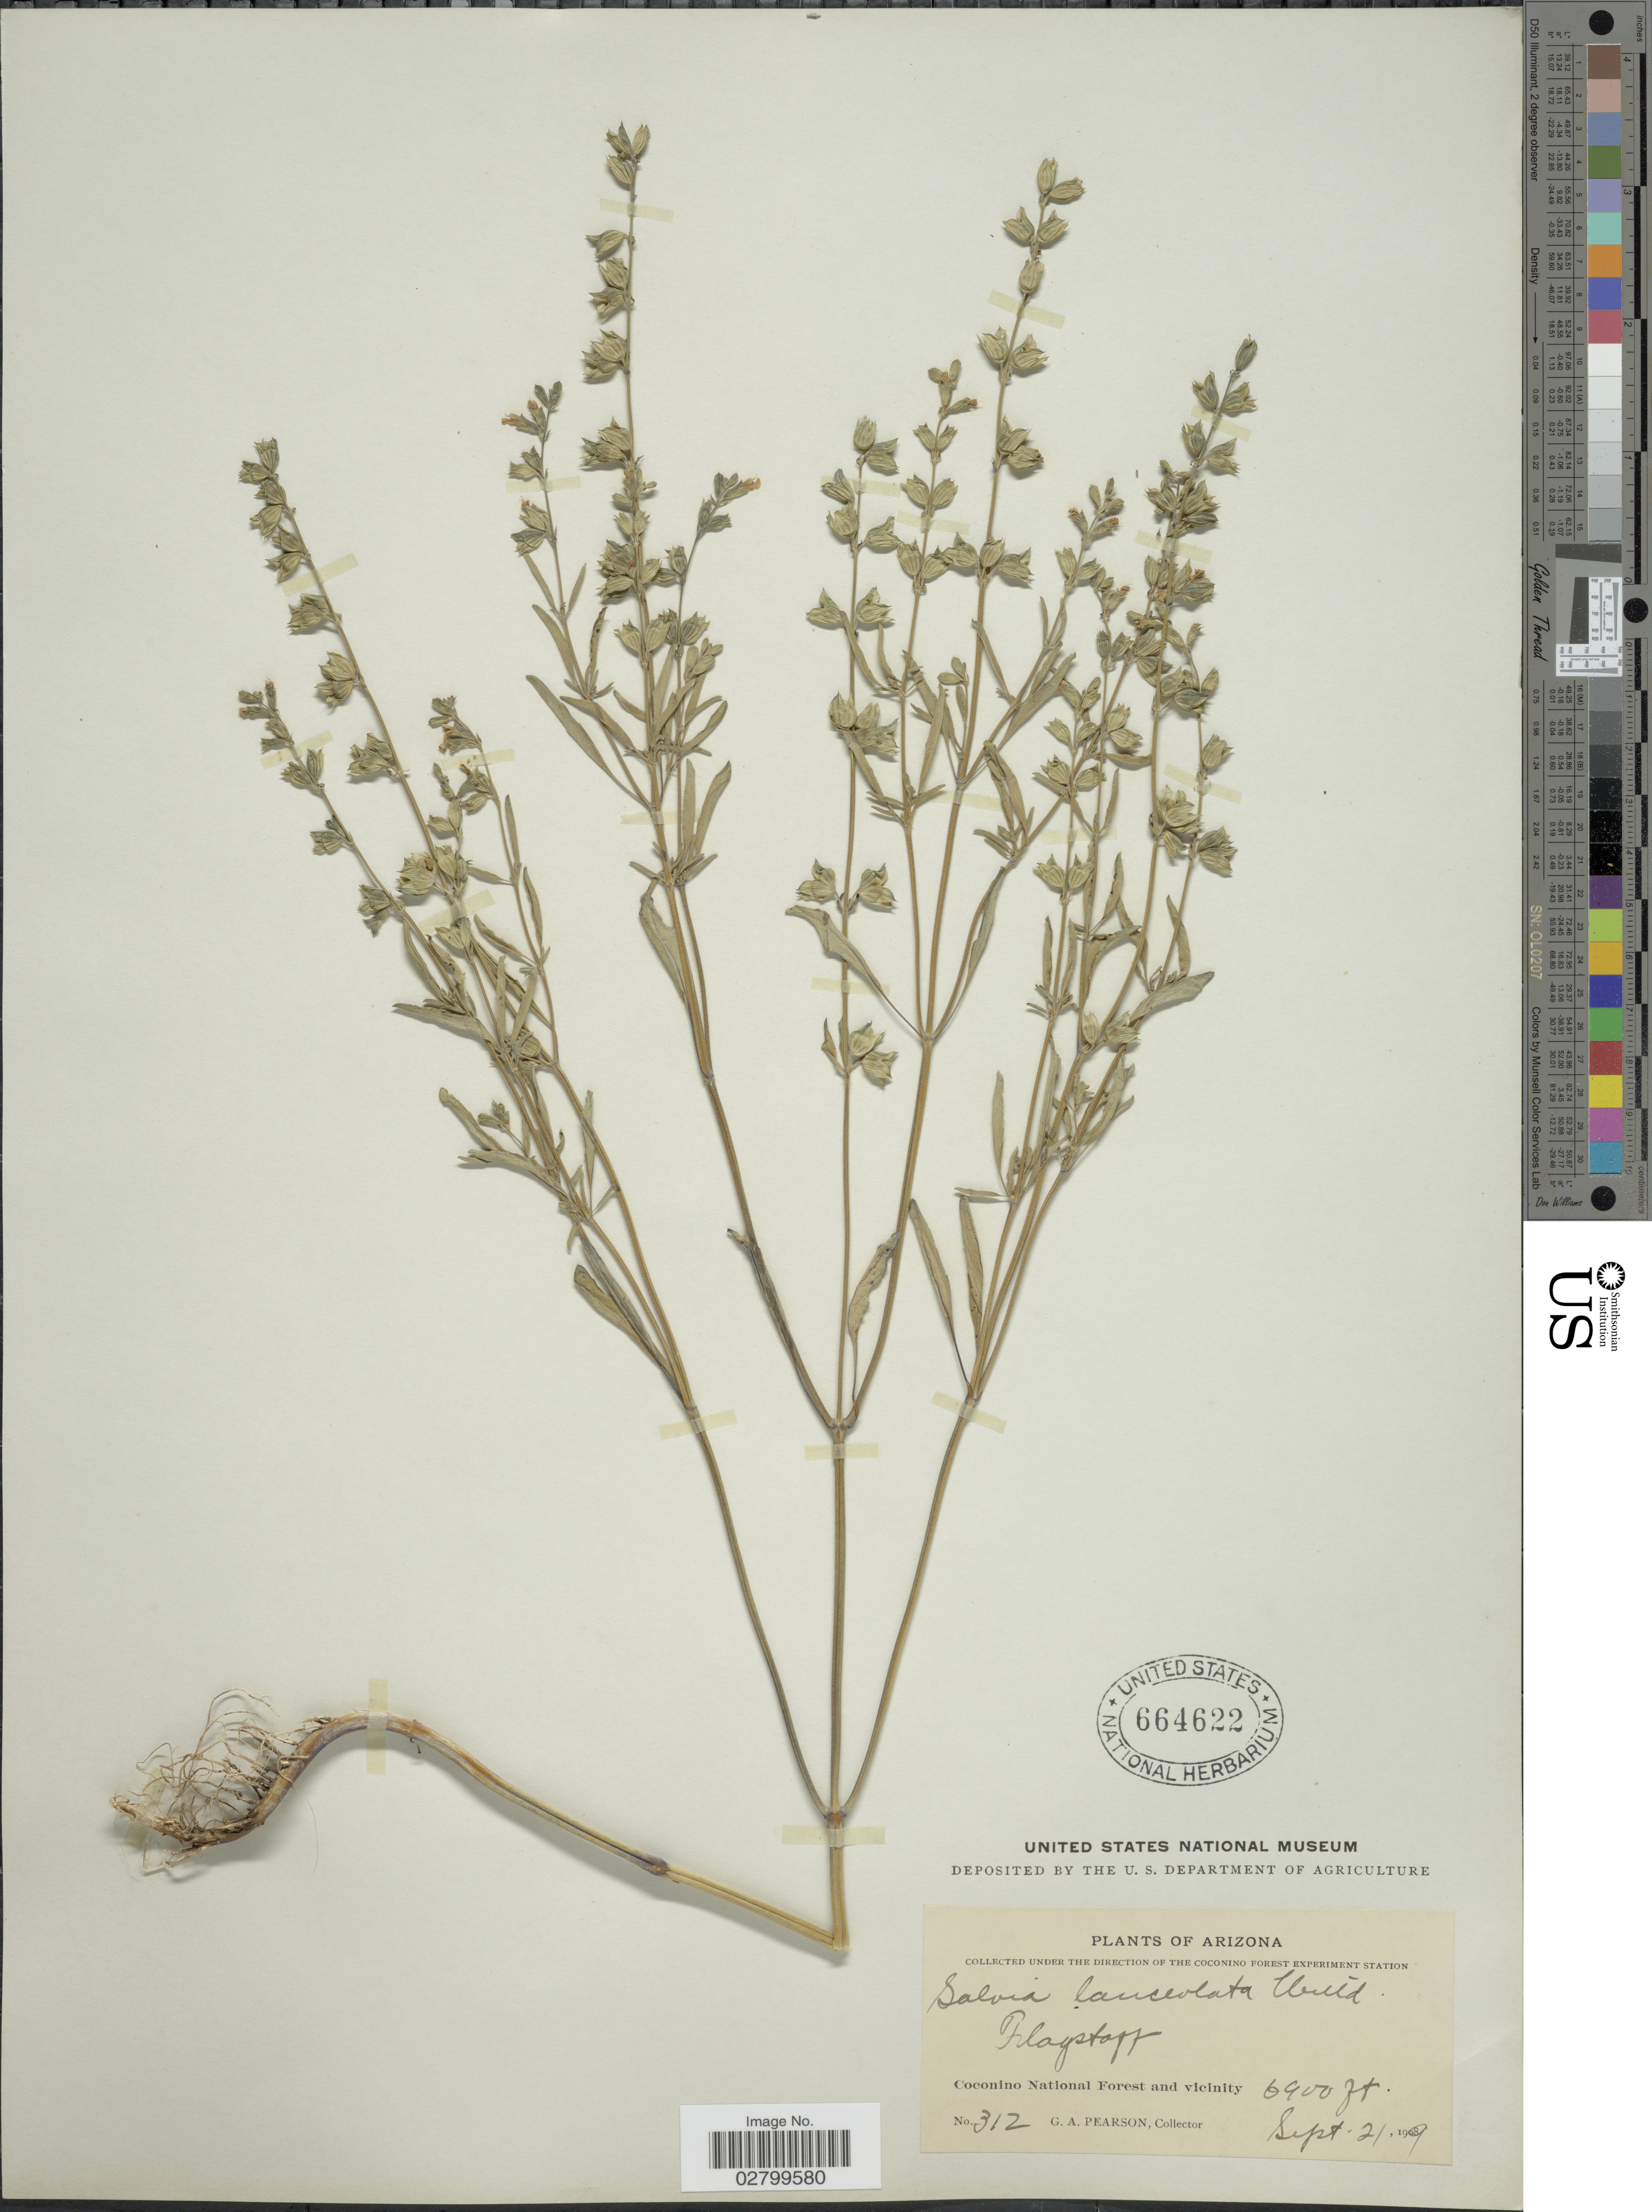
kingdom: Plantae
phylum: Tracheophyta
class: Magnoliopsida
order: Lamiales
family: Lamiaceae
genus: Salvia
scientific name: Salvia lanceolata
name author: Brouss.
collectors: G. Pearson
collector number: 312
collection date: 1909-09-21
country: United States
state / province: Arizona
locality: Flaystaff. Coconino National Forest and vicinity.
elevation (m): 2103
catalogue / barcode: US 664622